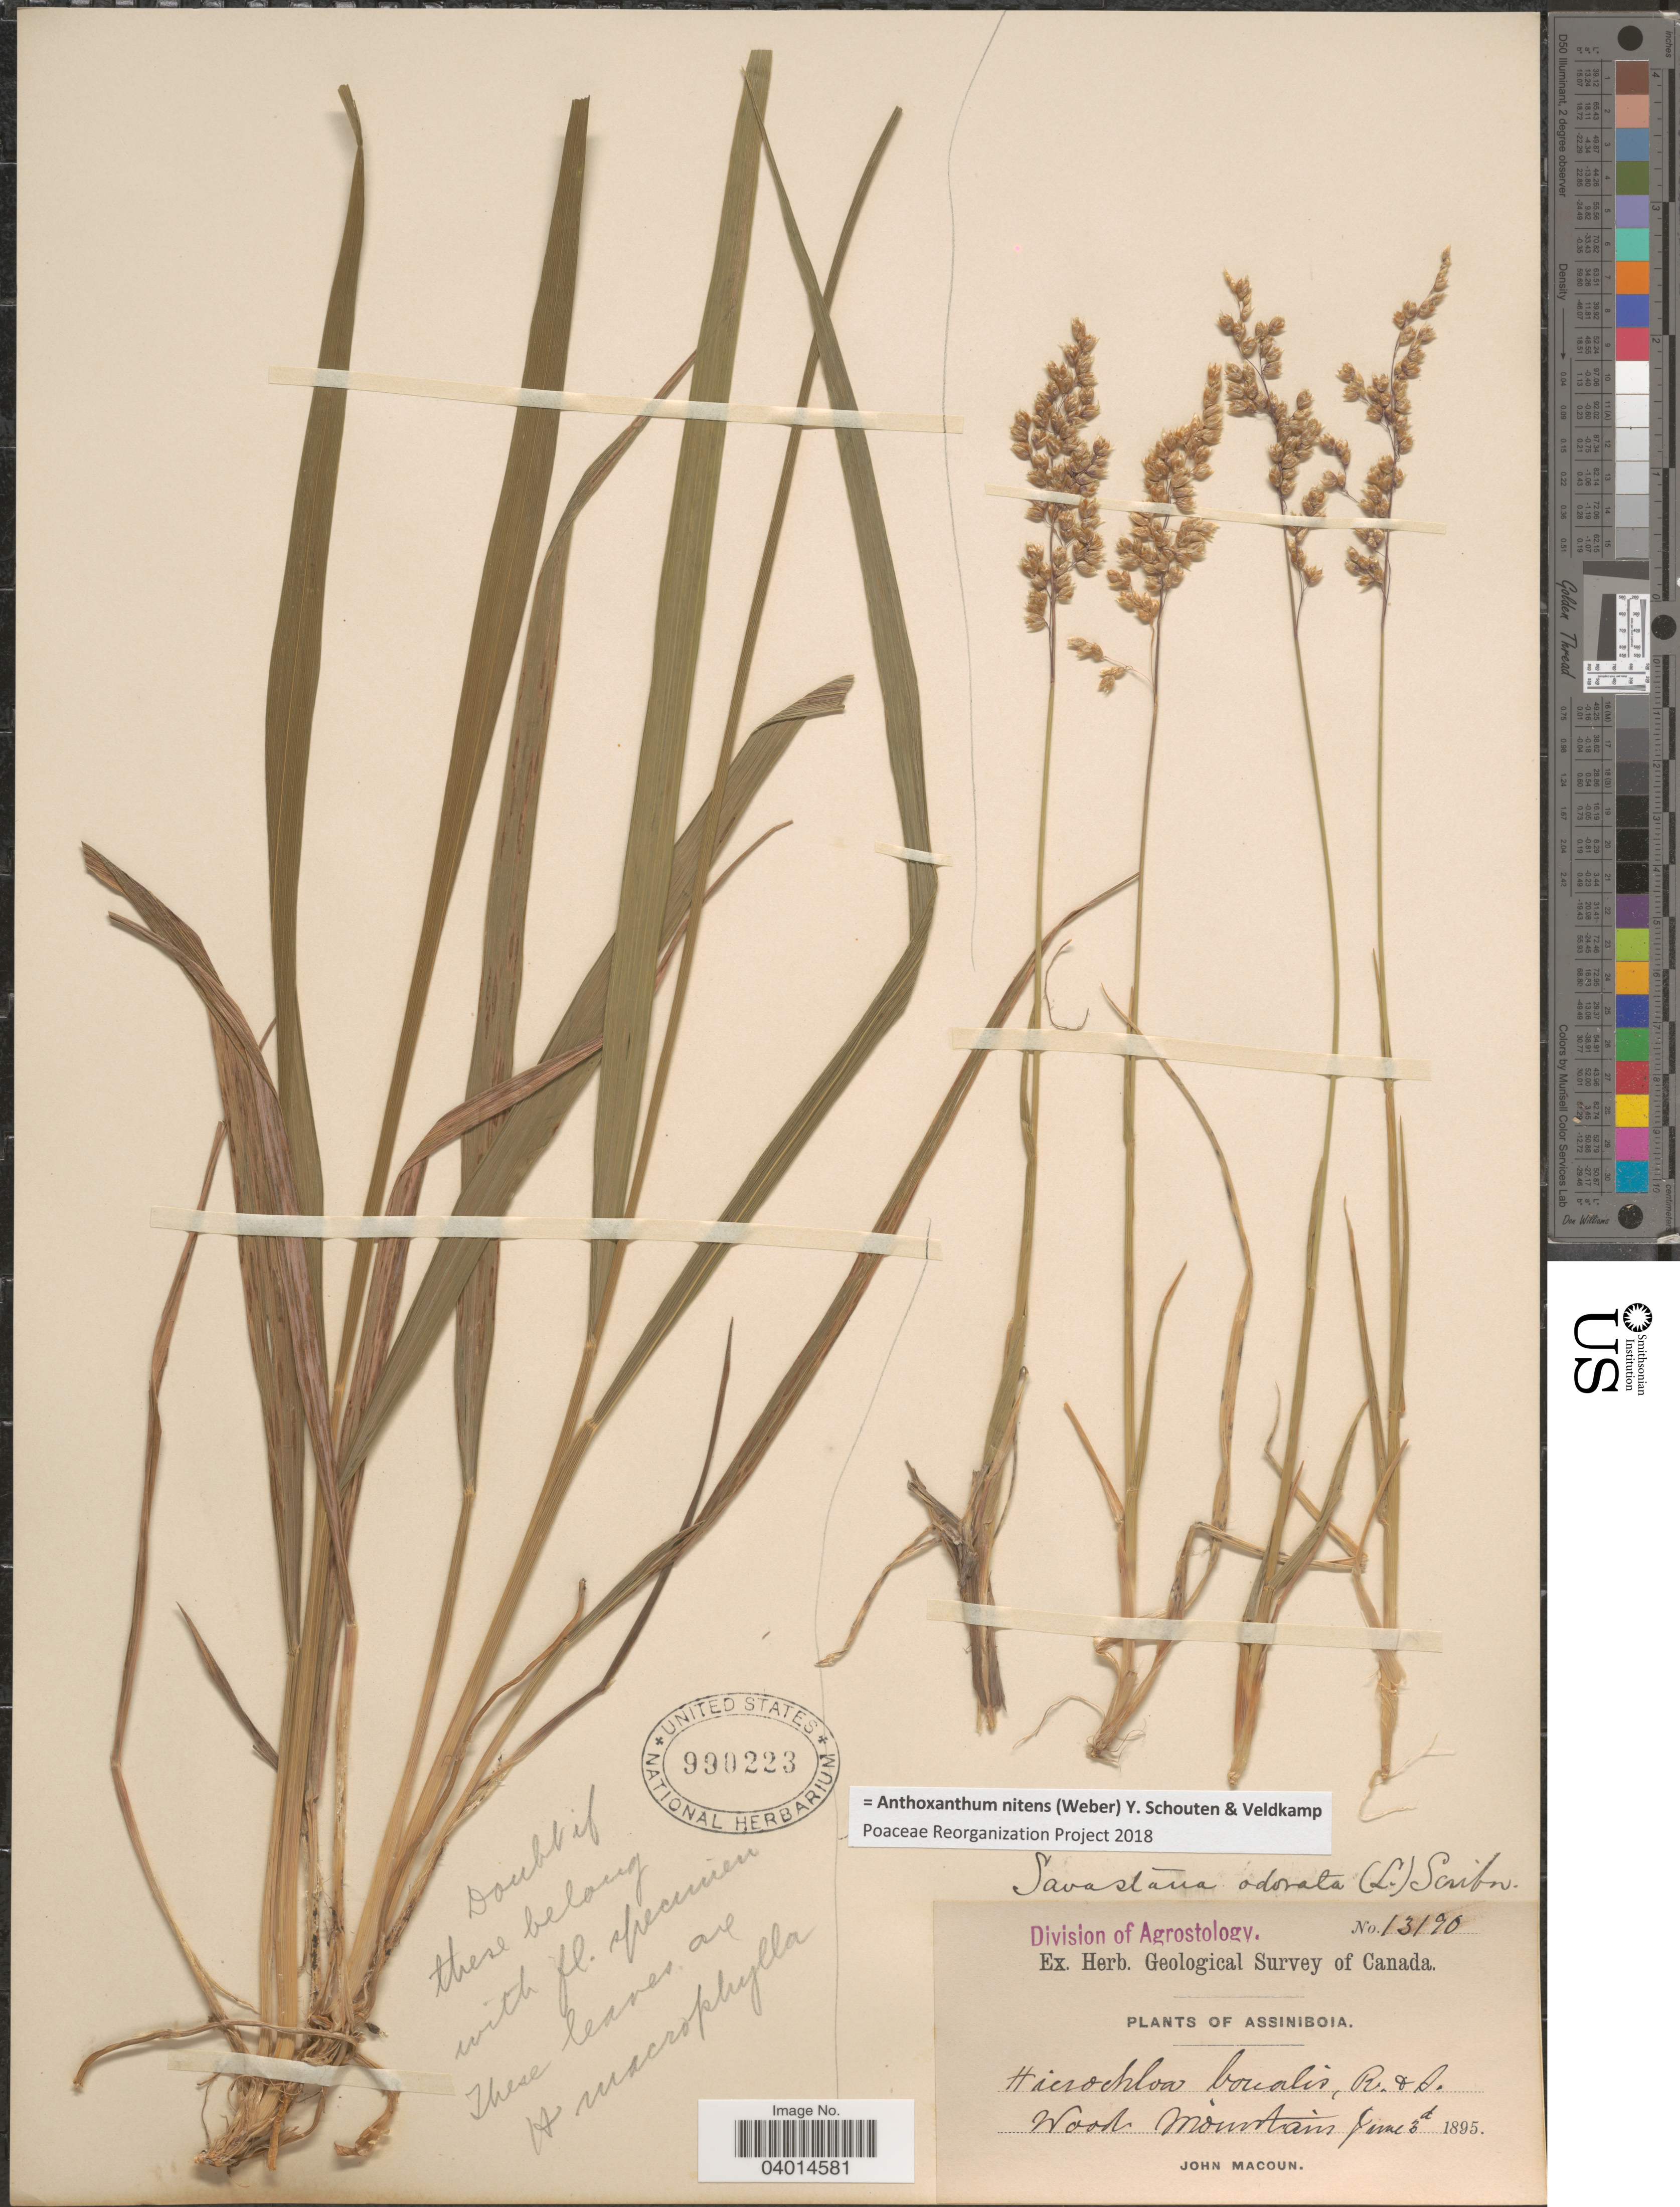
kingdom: Plantae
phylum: Tracheophyta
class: Liliopsida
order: Poales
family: Poaceae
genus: Anthoxanthum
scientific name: Anthoxanthum nitens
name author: (G.H. Weber) R.T.A. Schouten & Veldkamp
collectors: J. Macoun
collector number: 13190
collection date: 1895-06-03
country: Canada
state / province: Saskatchewan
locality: Assiniboia. Wood Mountain.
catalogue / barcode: US 990223-2